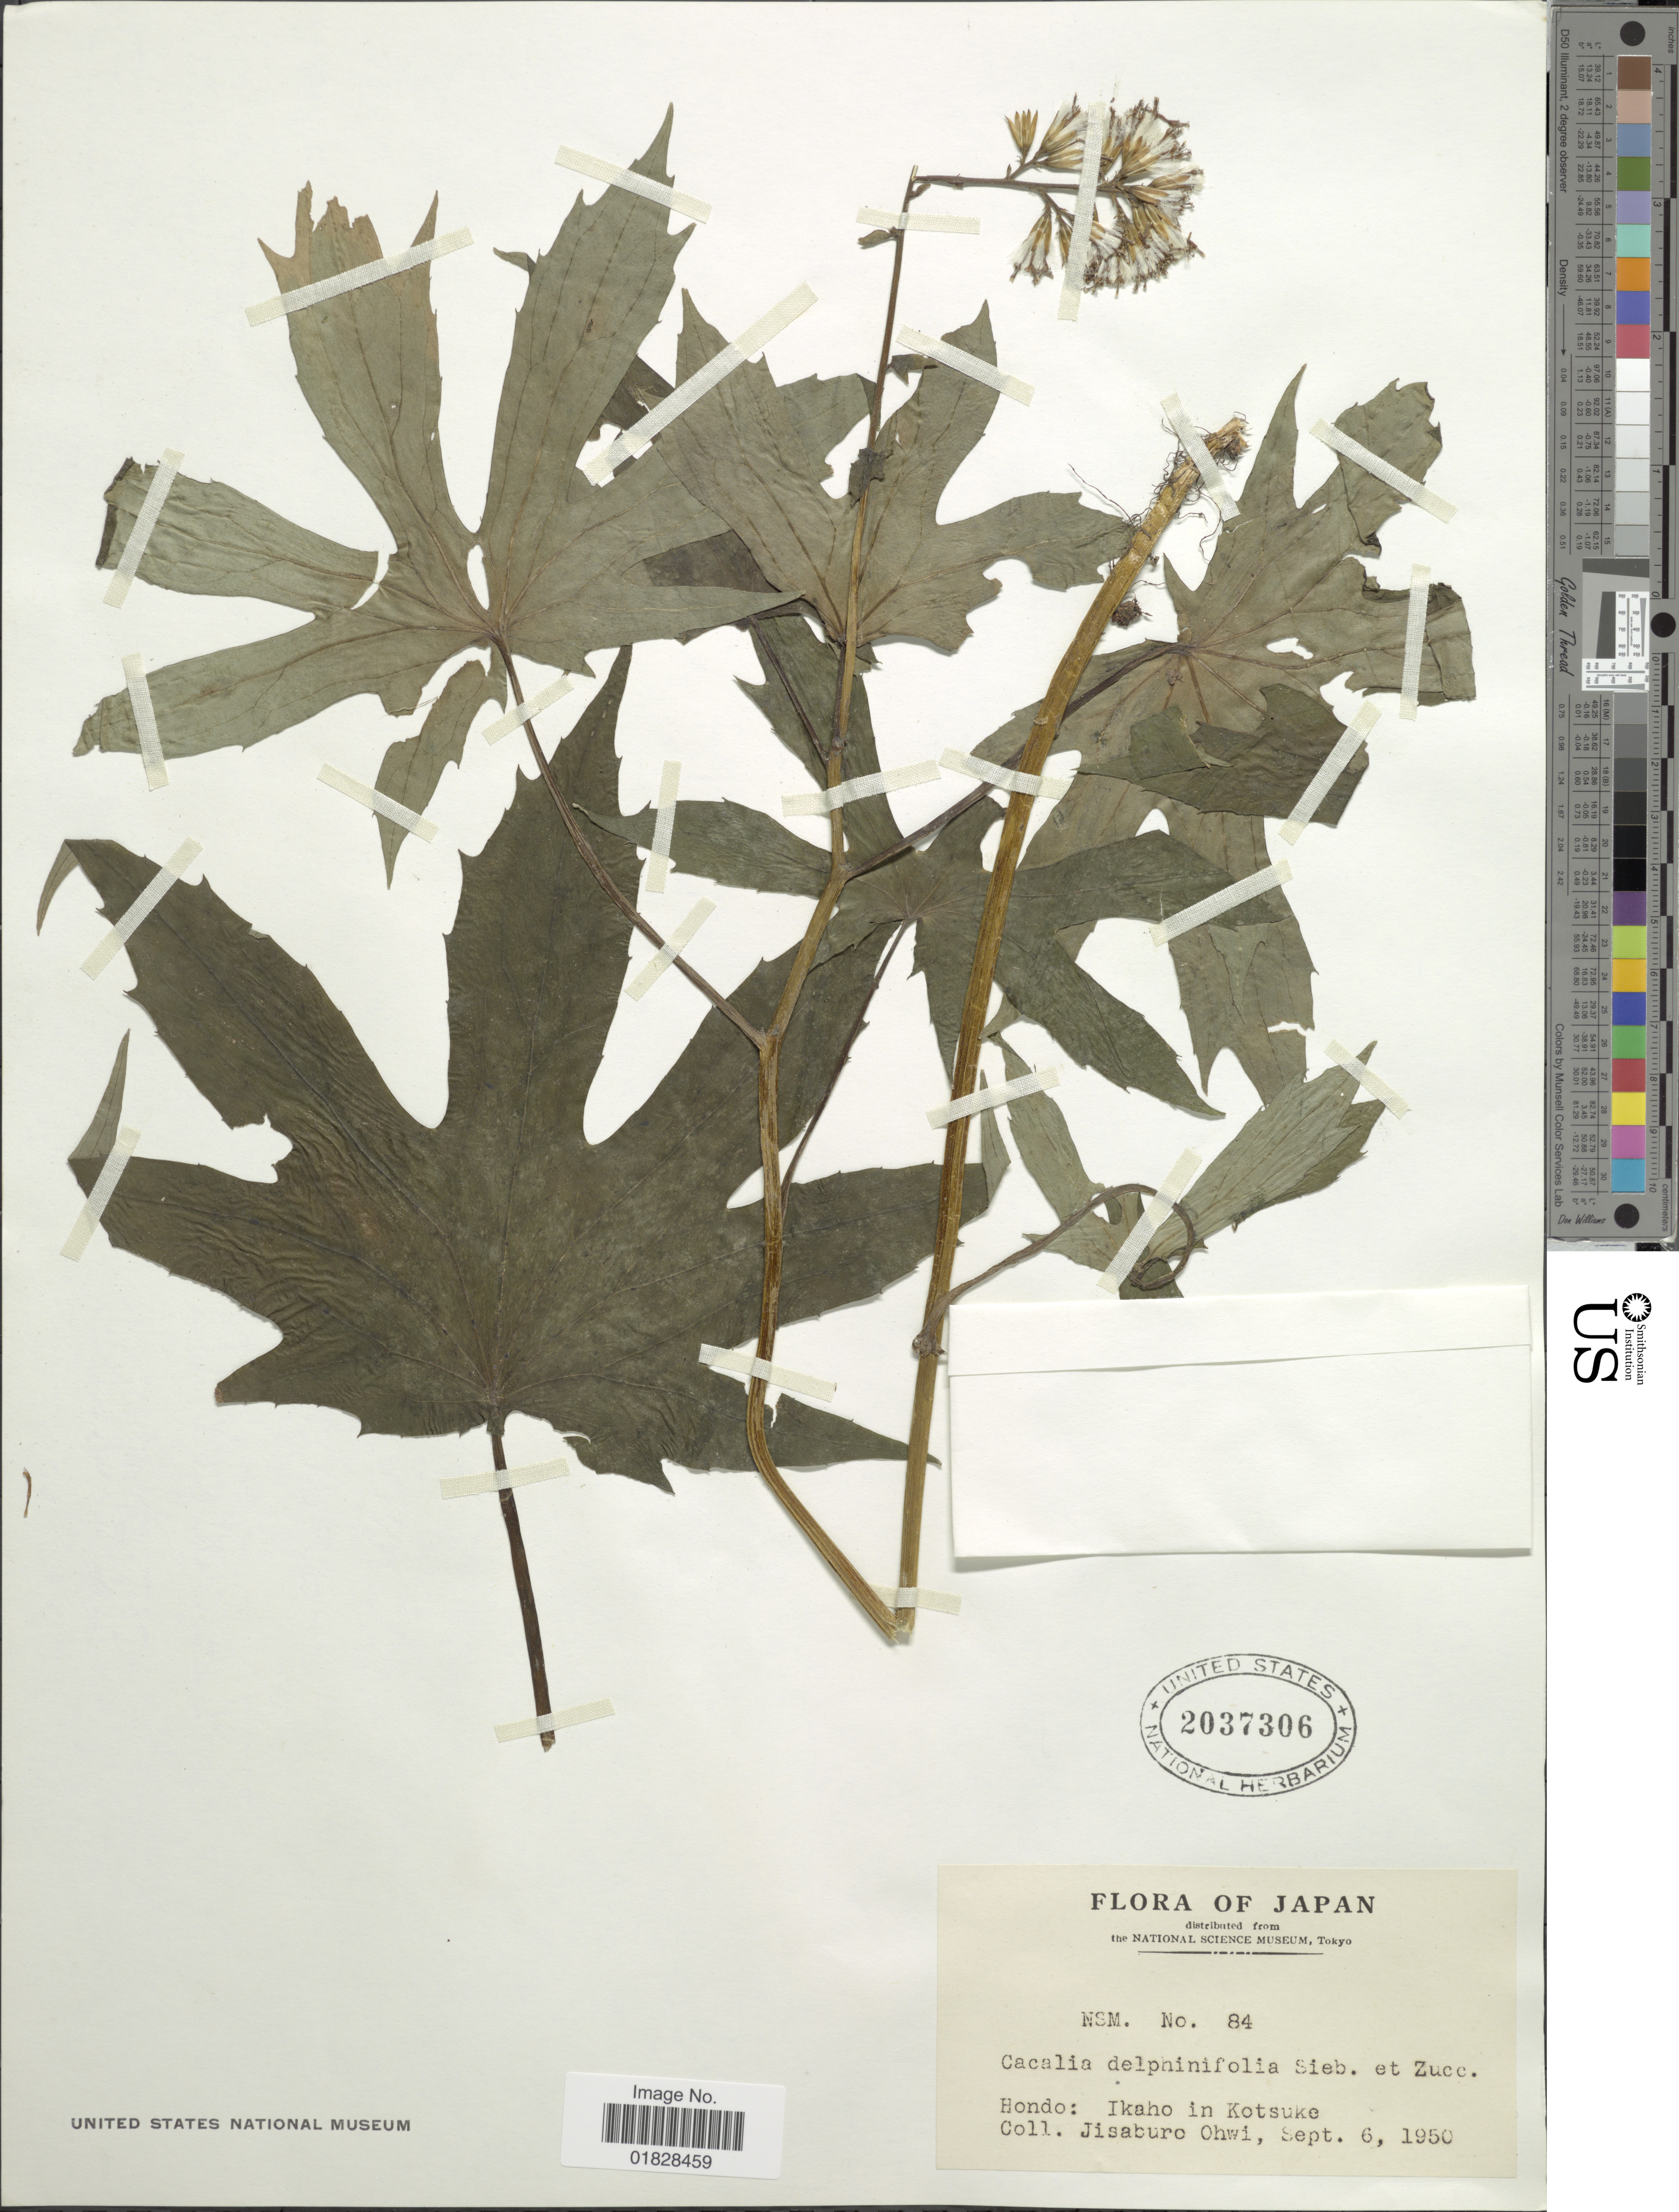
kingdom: Plantae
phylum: Tracheophyta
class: Magnoliopsida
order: Asterales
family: Asteraceae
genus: Parasenecio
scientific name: Parasenecio delphiniifolia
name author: H. Koyama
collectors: J. Ohwi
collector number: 84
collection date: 1950-09-06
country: Japan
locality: Hondo: Ikaho in Kotsuke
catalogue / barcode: US 2037306